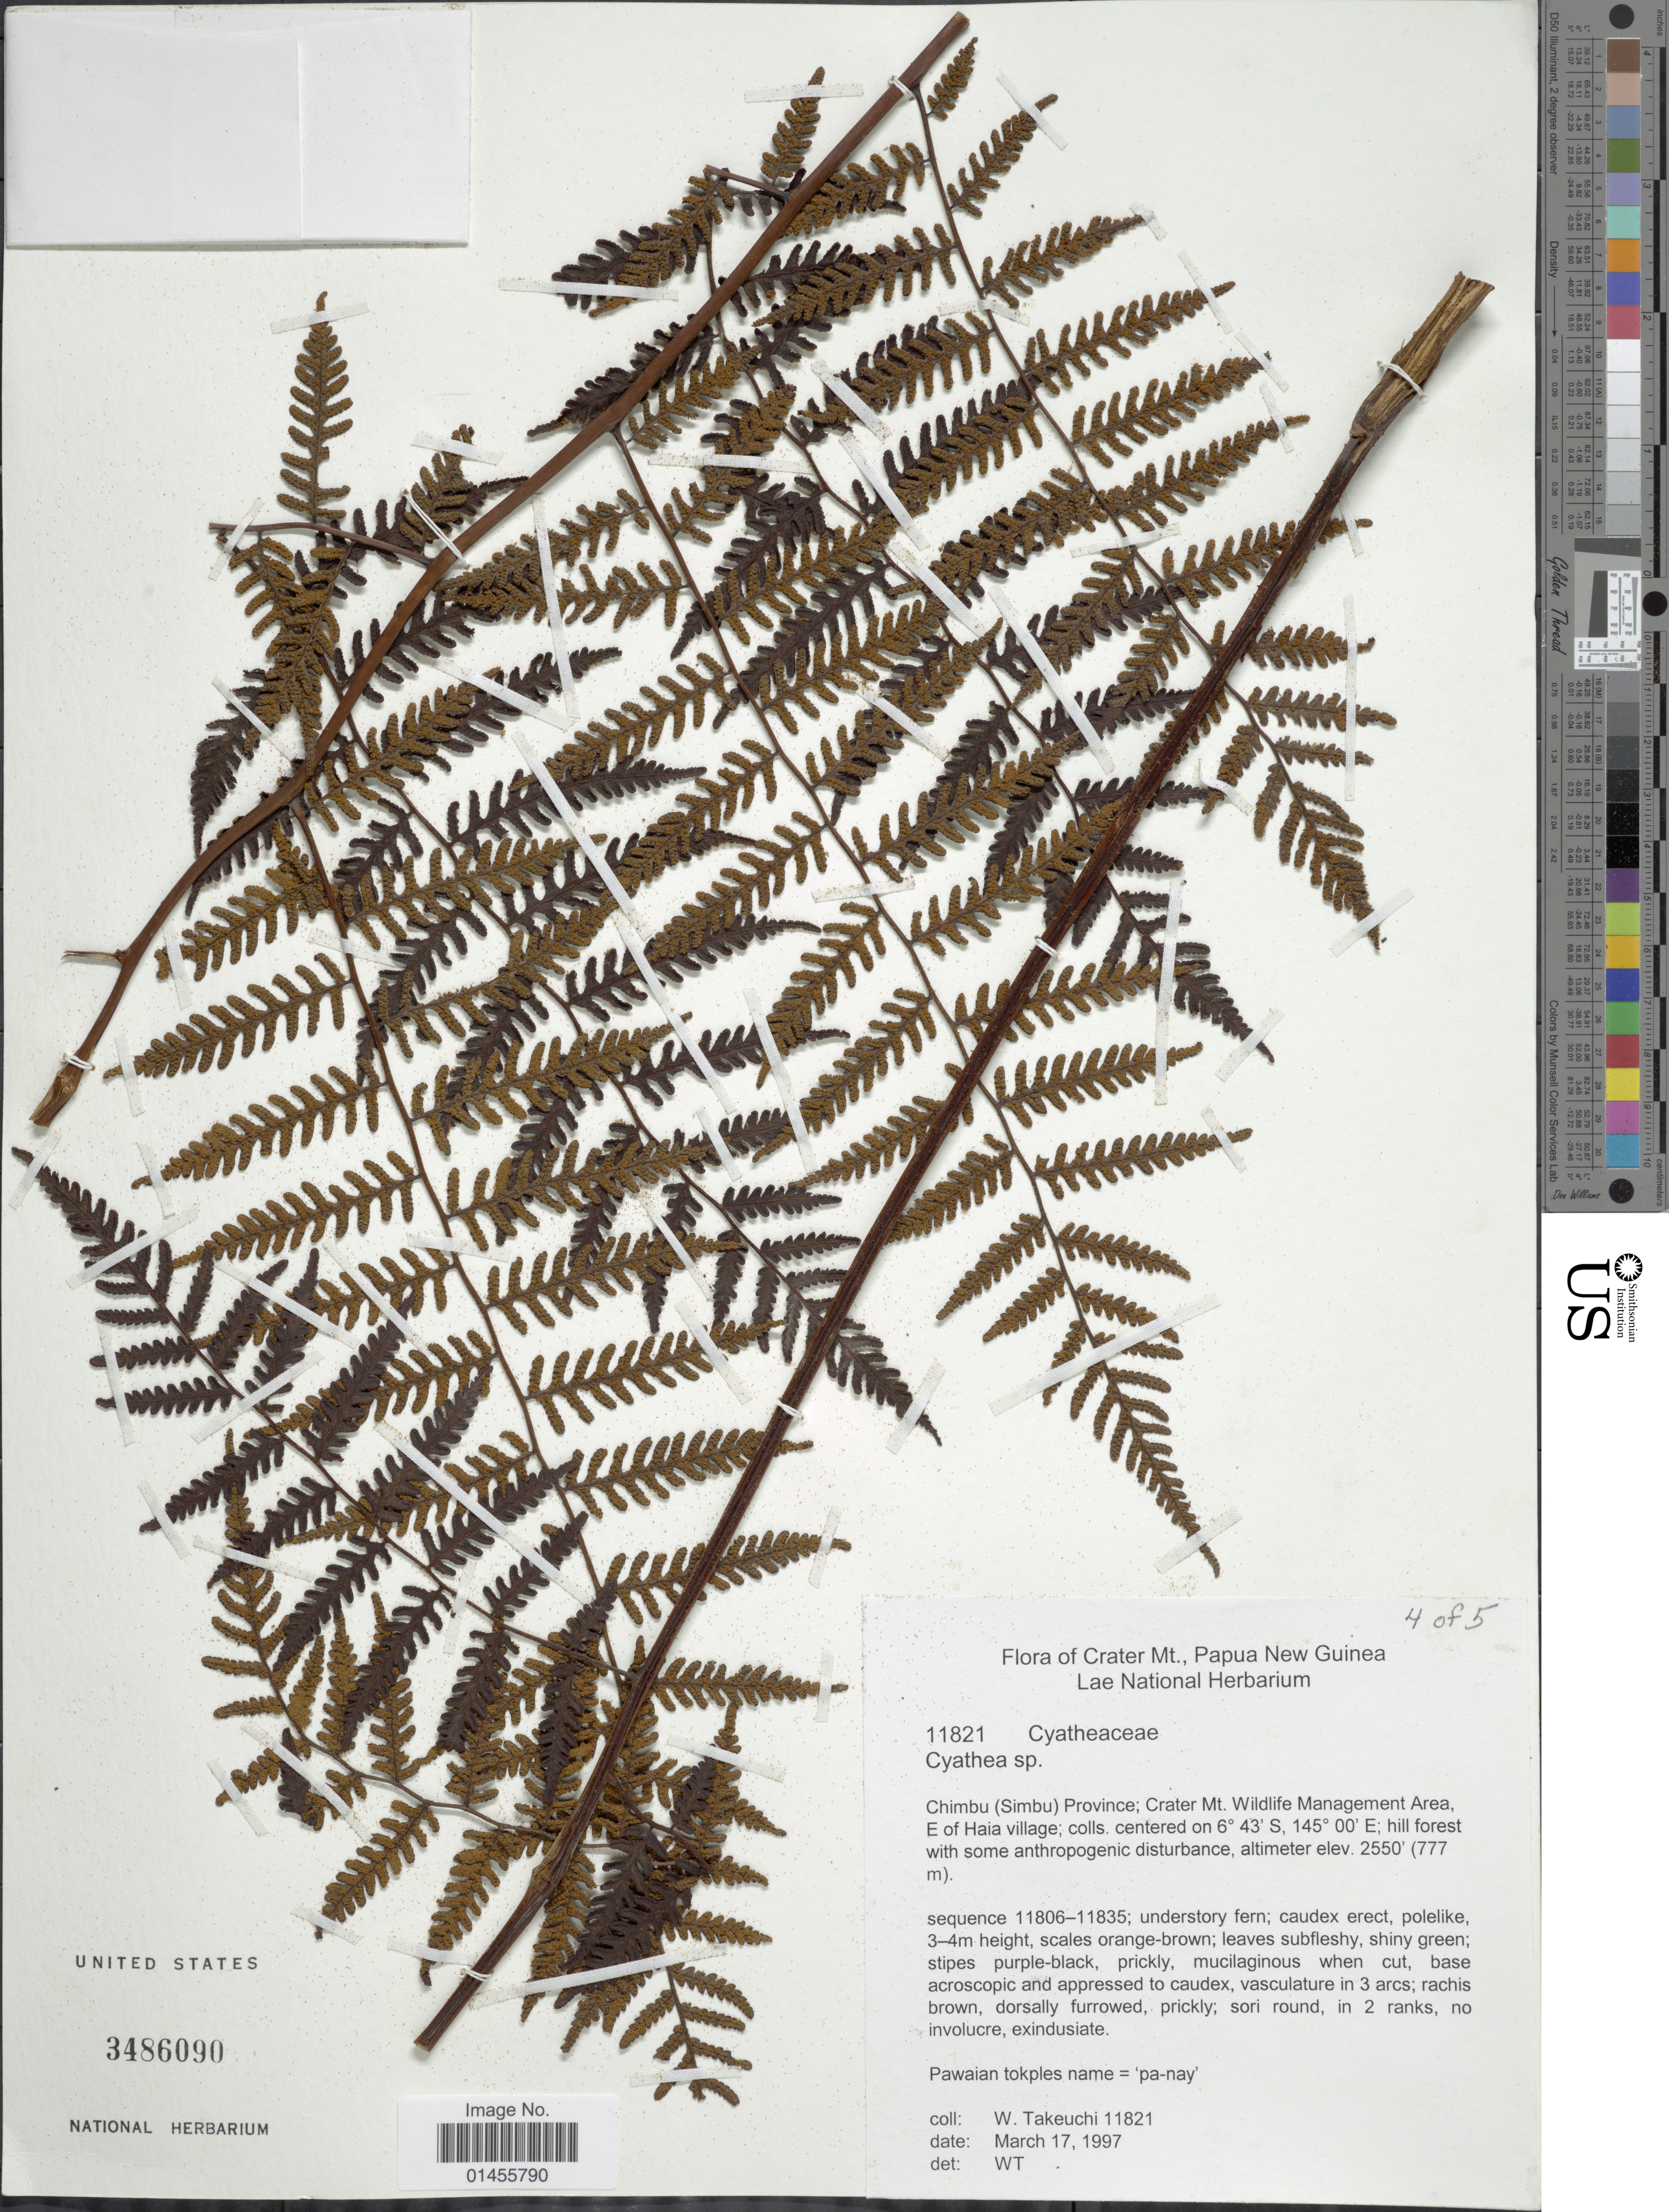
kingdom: Plantae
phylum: Tracheophyta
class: Polypodiopsida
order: Cyatheales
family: Cyatheaceae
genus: Alsophila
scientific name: Alsophila sp.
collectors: W. Takeuchi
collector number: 11821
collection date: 1997-03-17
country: Papua New Guinea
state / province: Chimbu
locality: Chimbu (Simbu) Province; crater Mt. Wildlife Management Area, E. of Haia village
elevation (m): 777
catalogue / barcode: US 3486090